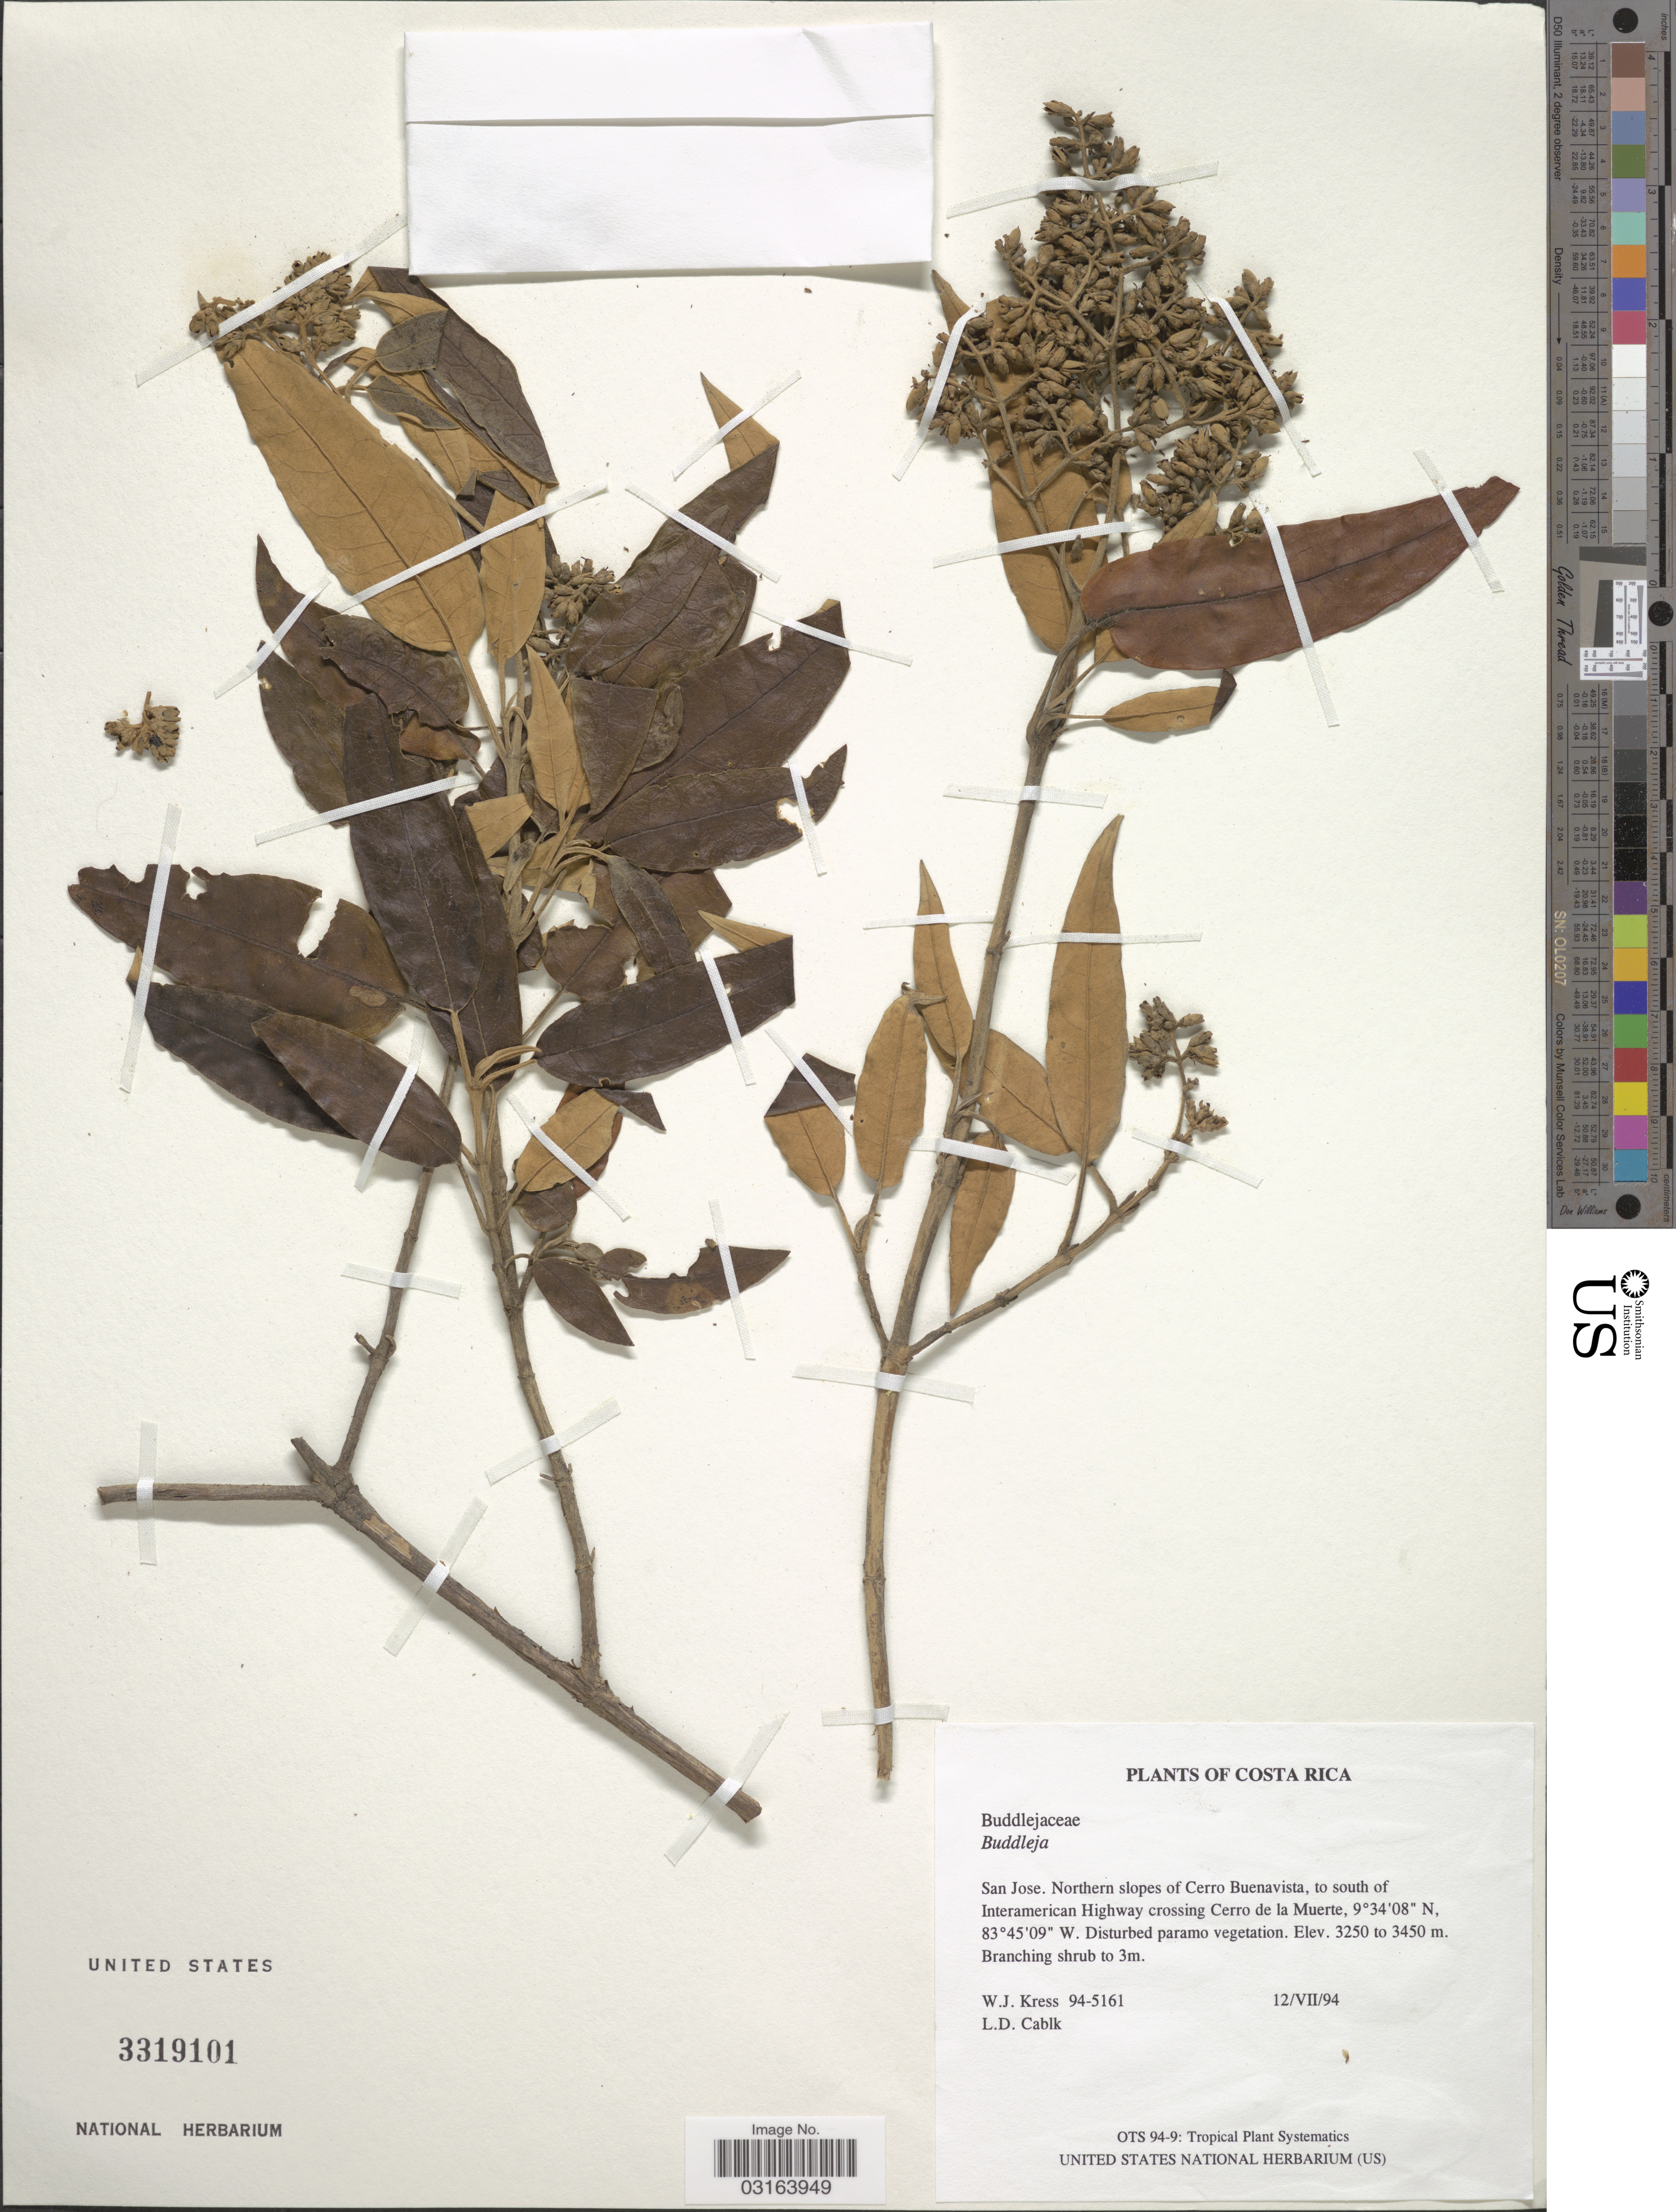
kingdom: Plantae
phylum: Tracheophyta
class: Magnoliopsida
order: Lamiales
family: Scrophulariaceae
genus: Buddleja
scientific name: Buddleja sp.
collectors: W. J. Kress & L. Cablk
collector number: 94-5161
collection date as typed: Transcribed d/m/y: 12/7/94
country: Costa Rica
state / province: San José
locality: Northern slopes of Cerro Buenavista, to south of Interamerican Highway Crossing Cerro de la Muerte.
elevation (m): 3250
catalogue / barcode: US 3319101